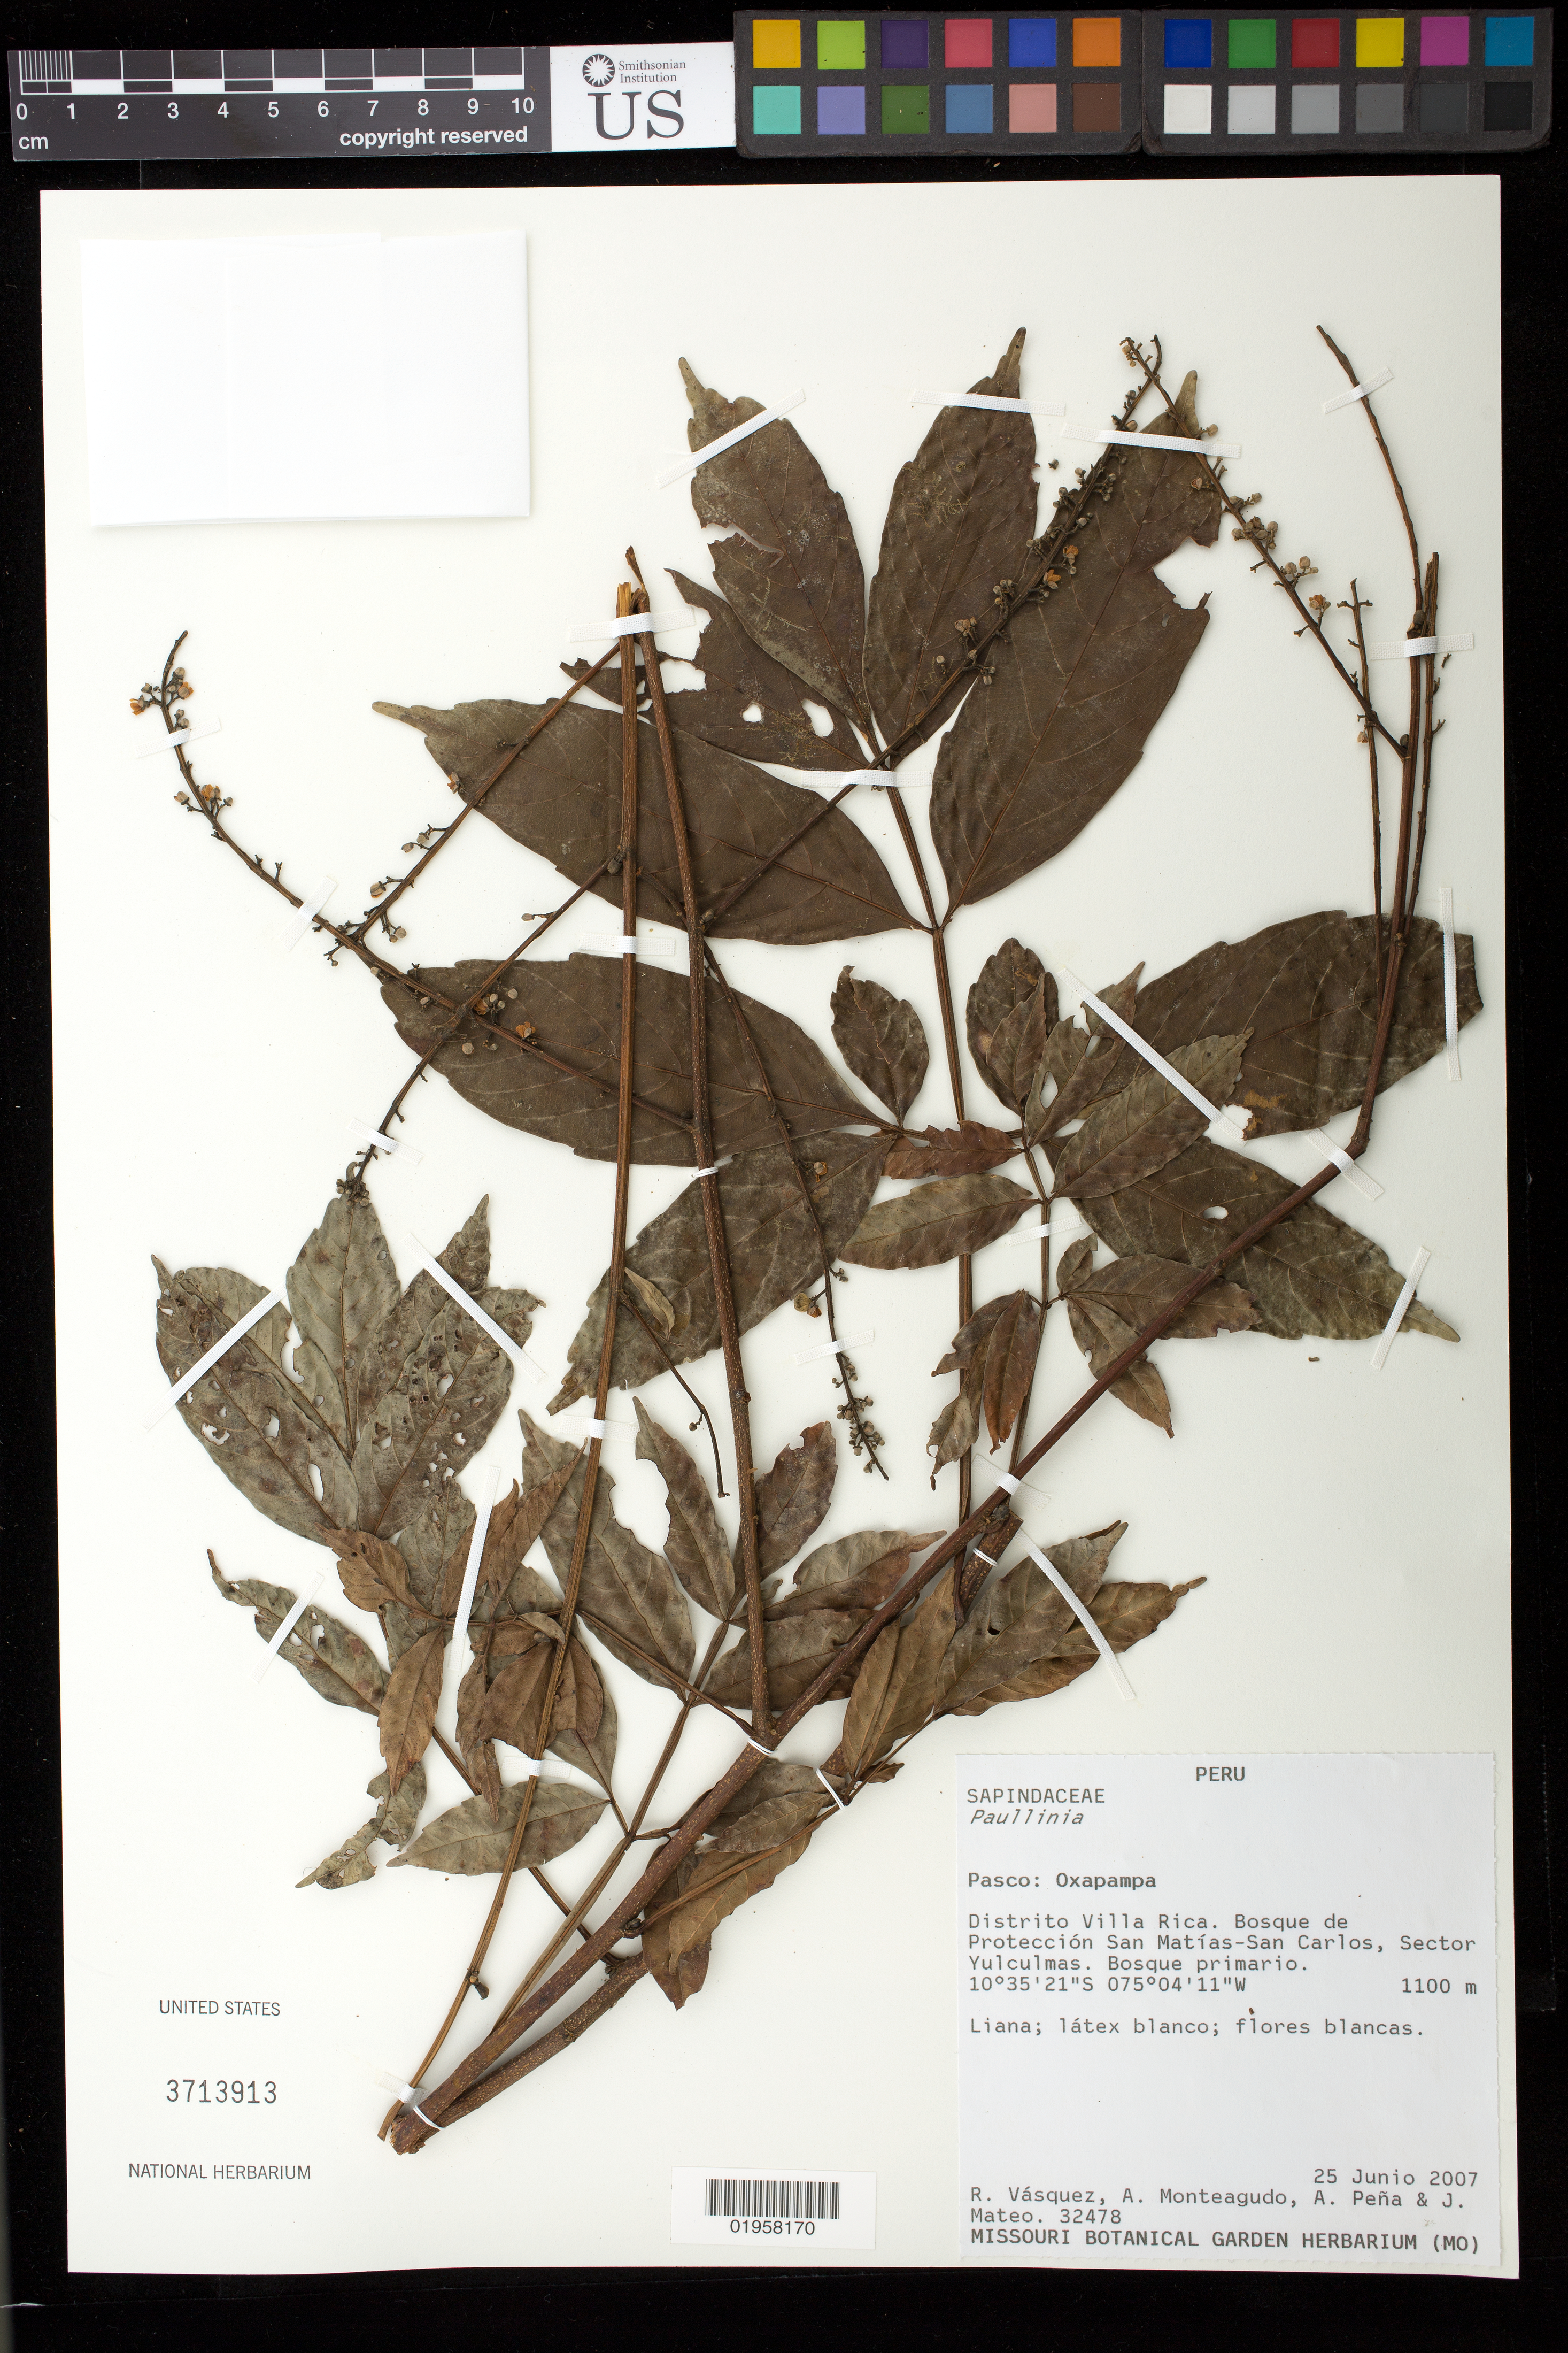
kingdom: Plantae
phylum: Tracheophyta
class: Magnoliopsida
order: Sapindales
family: Sapindaceae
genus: Paullinia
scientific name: Paullinia sp.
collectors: R. Vásquez M., A. Monteagudo, A. Pena & J. Mateo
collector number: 32478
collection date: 2007-06-25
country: Peru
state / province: Pasco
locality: Oxapampa. Distrito Villa Rica. Protección San Matías-San Carlos, Sector Yulculmas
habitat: Bosque primario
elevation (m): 1100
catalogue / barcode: US 3713913